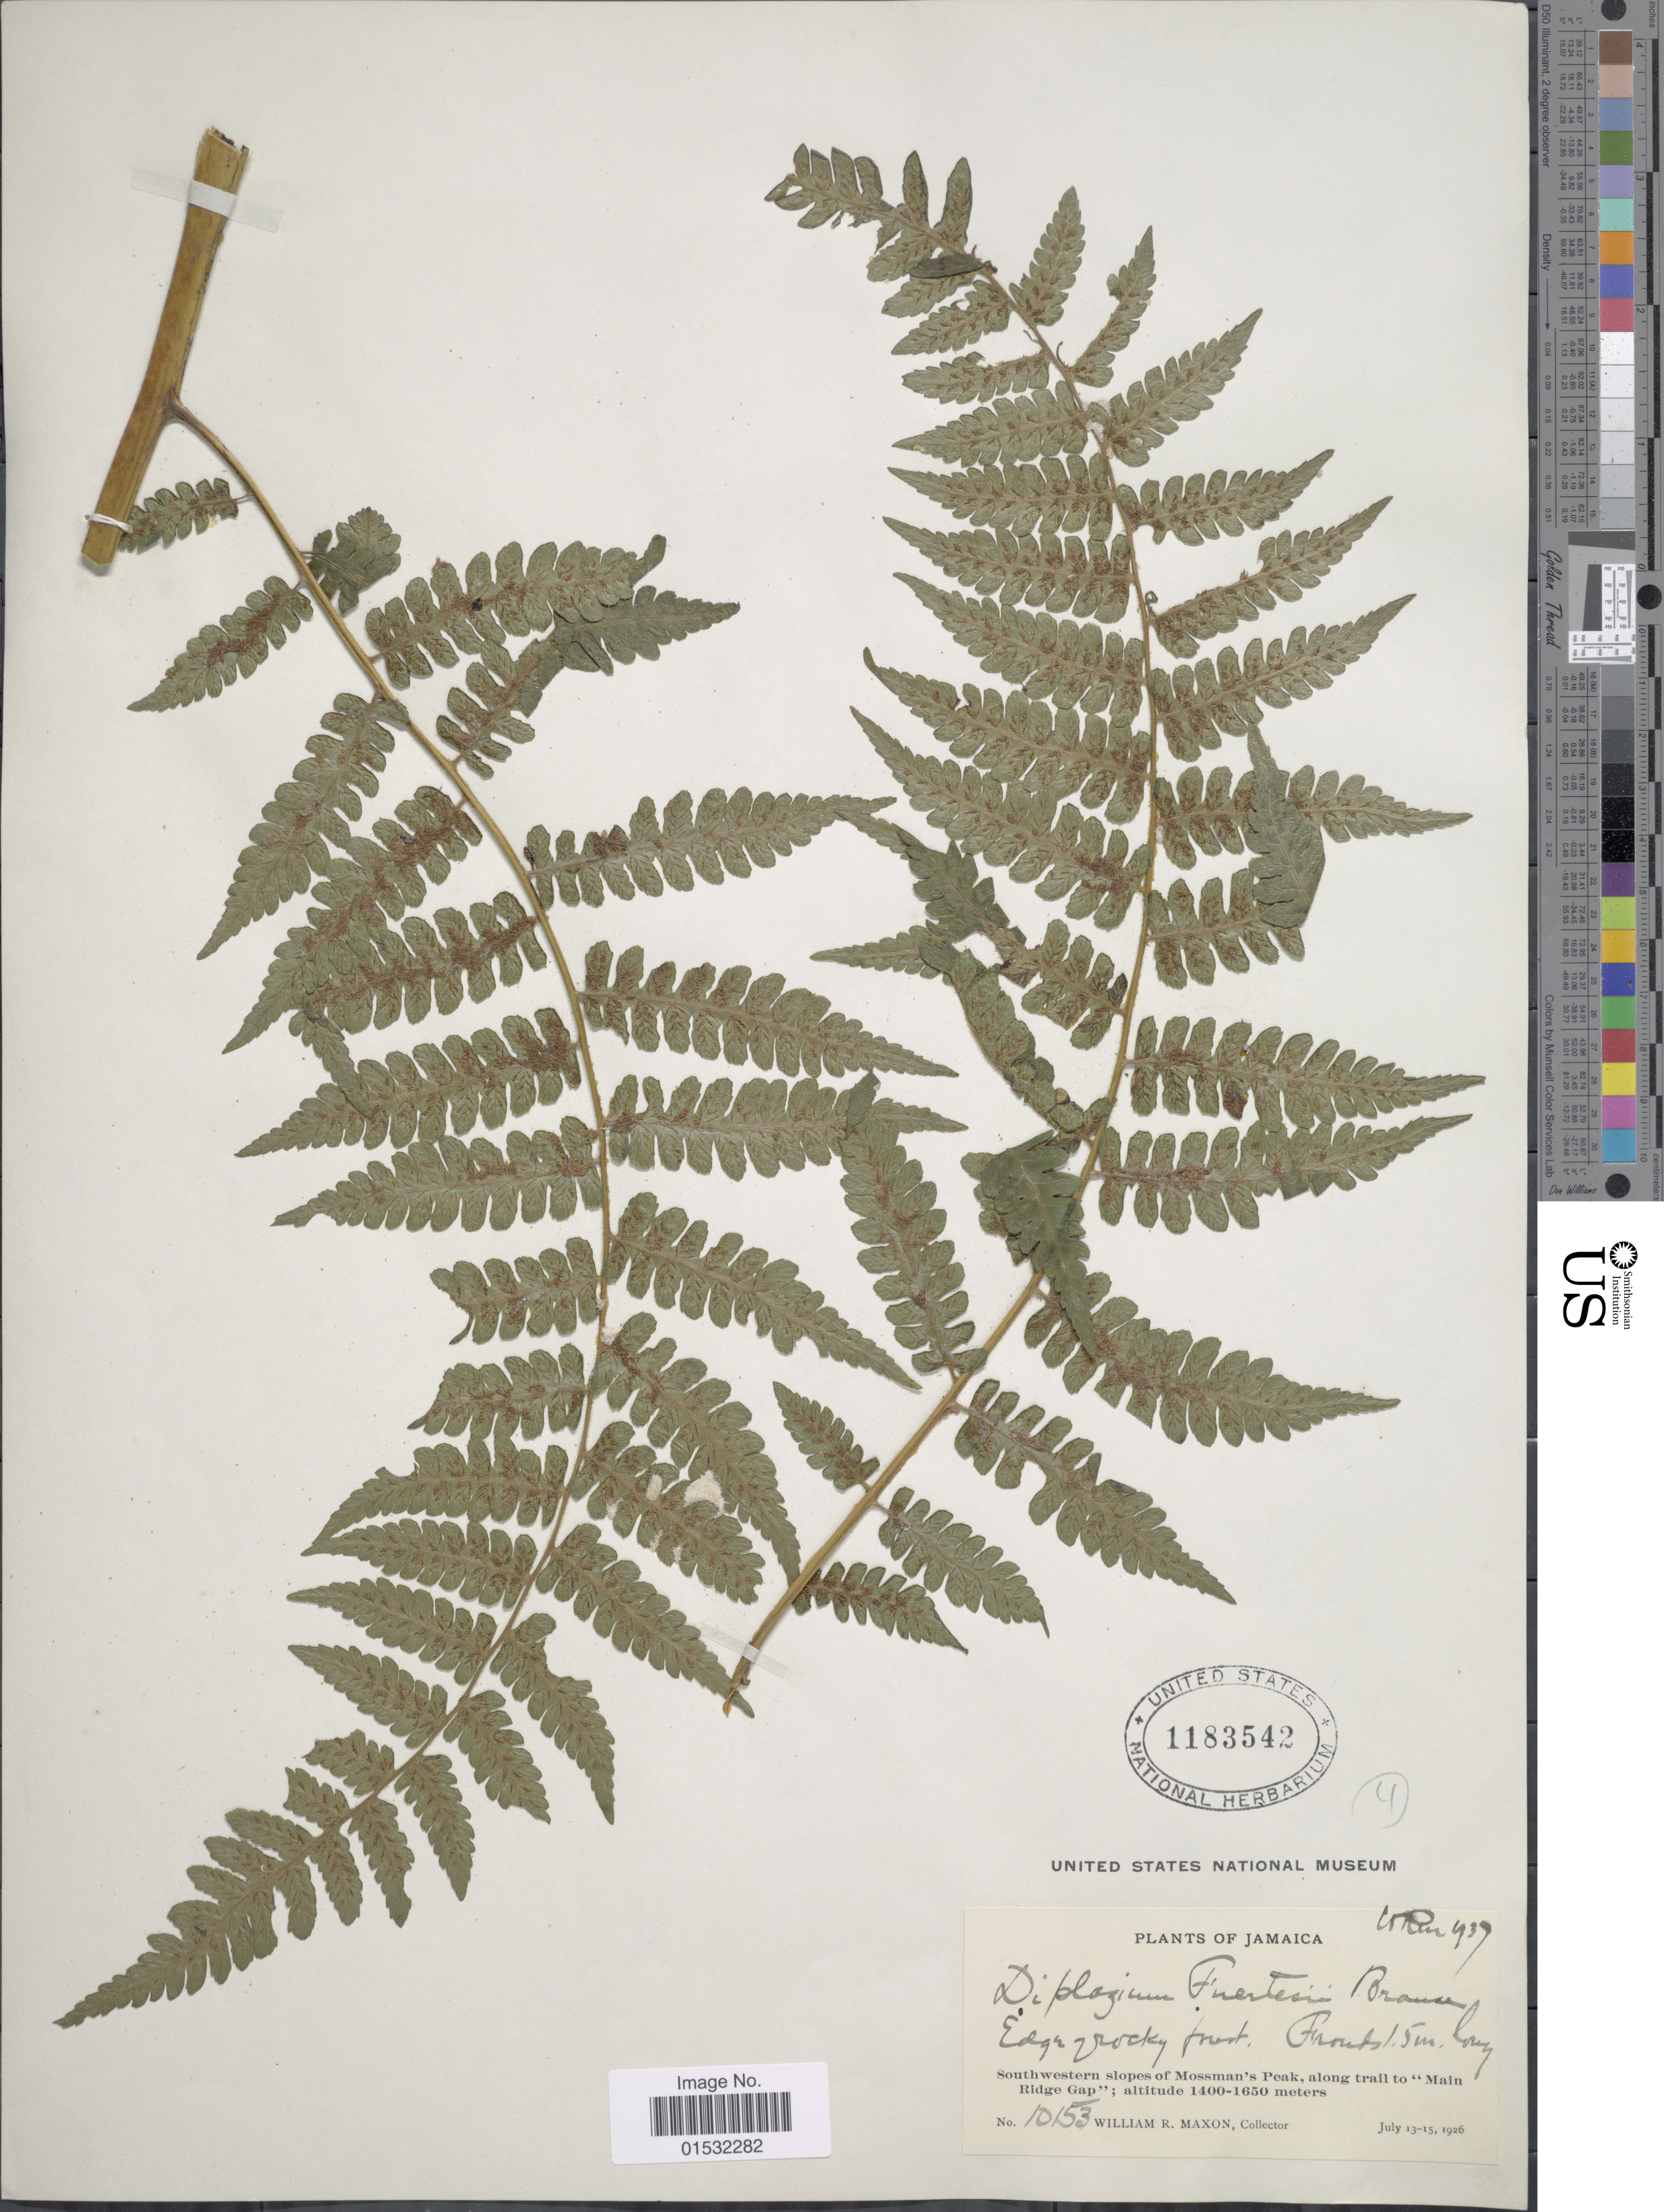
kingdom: Plantae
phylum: Tracheophyta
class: Polypodiopsida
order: Polypodiales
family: Athyriaceae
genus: Diplazium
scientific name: Diplazium fuertesii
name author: Brause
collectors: W. R. Maxon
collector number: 10153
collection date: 1926-07-13/1926-07-15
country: Jamaica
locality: Southwestern slope of Mossman's Peak, along trail to "Main Ridge Gap"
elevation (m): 1400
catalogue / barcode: US 1183542